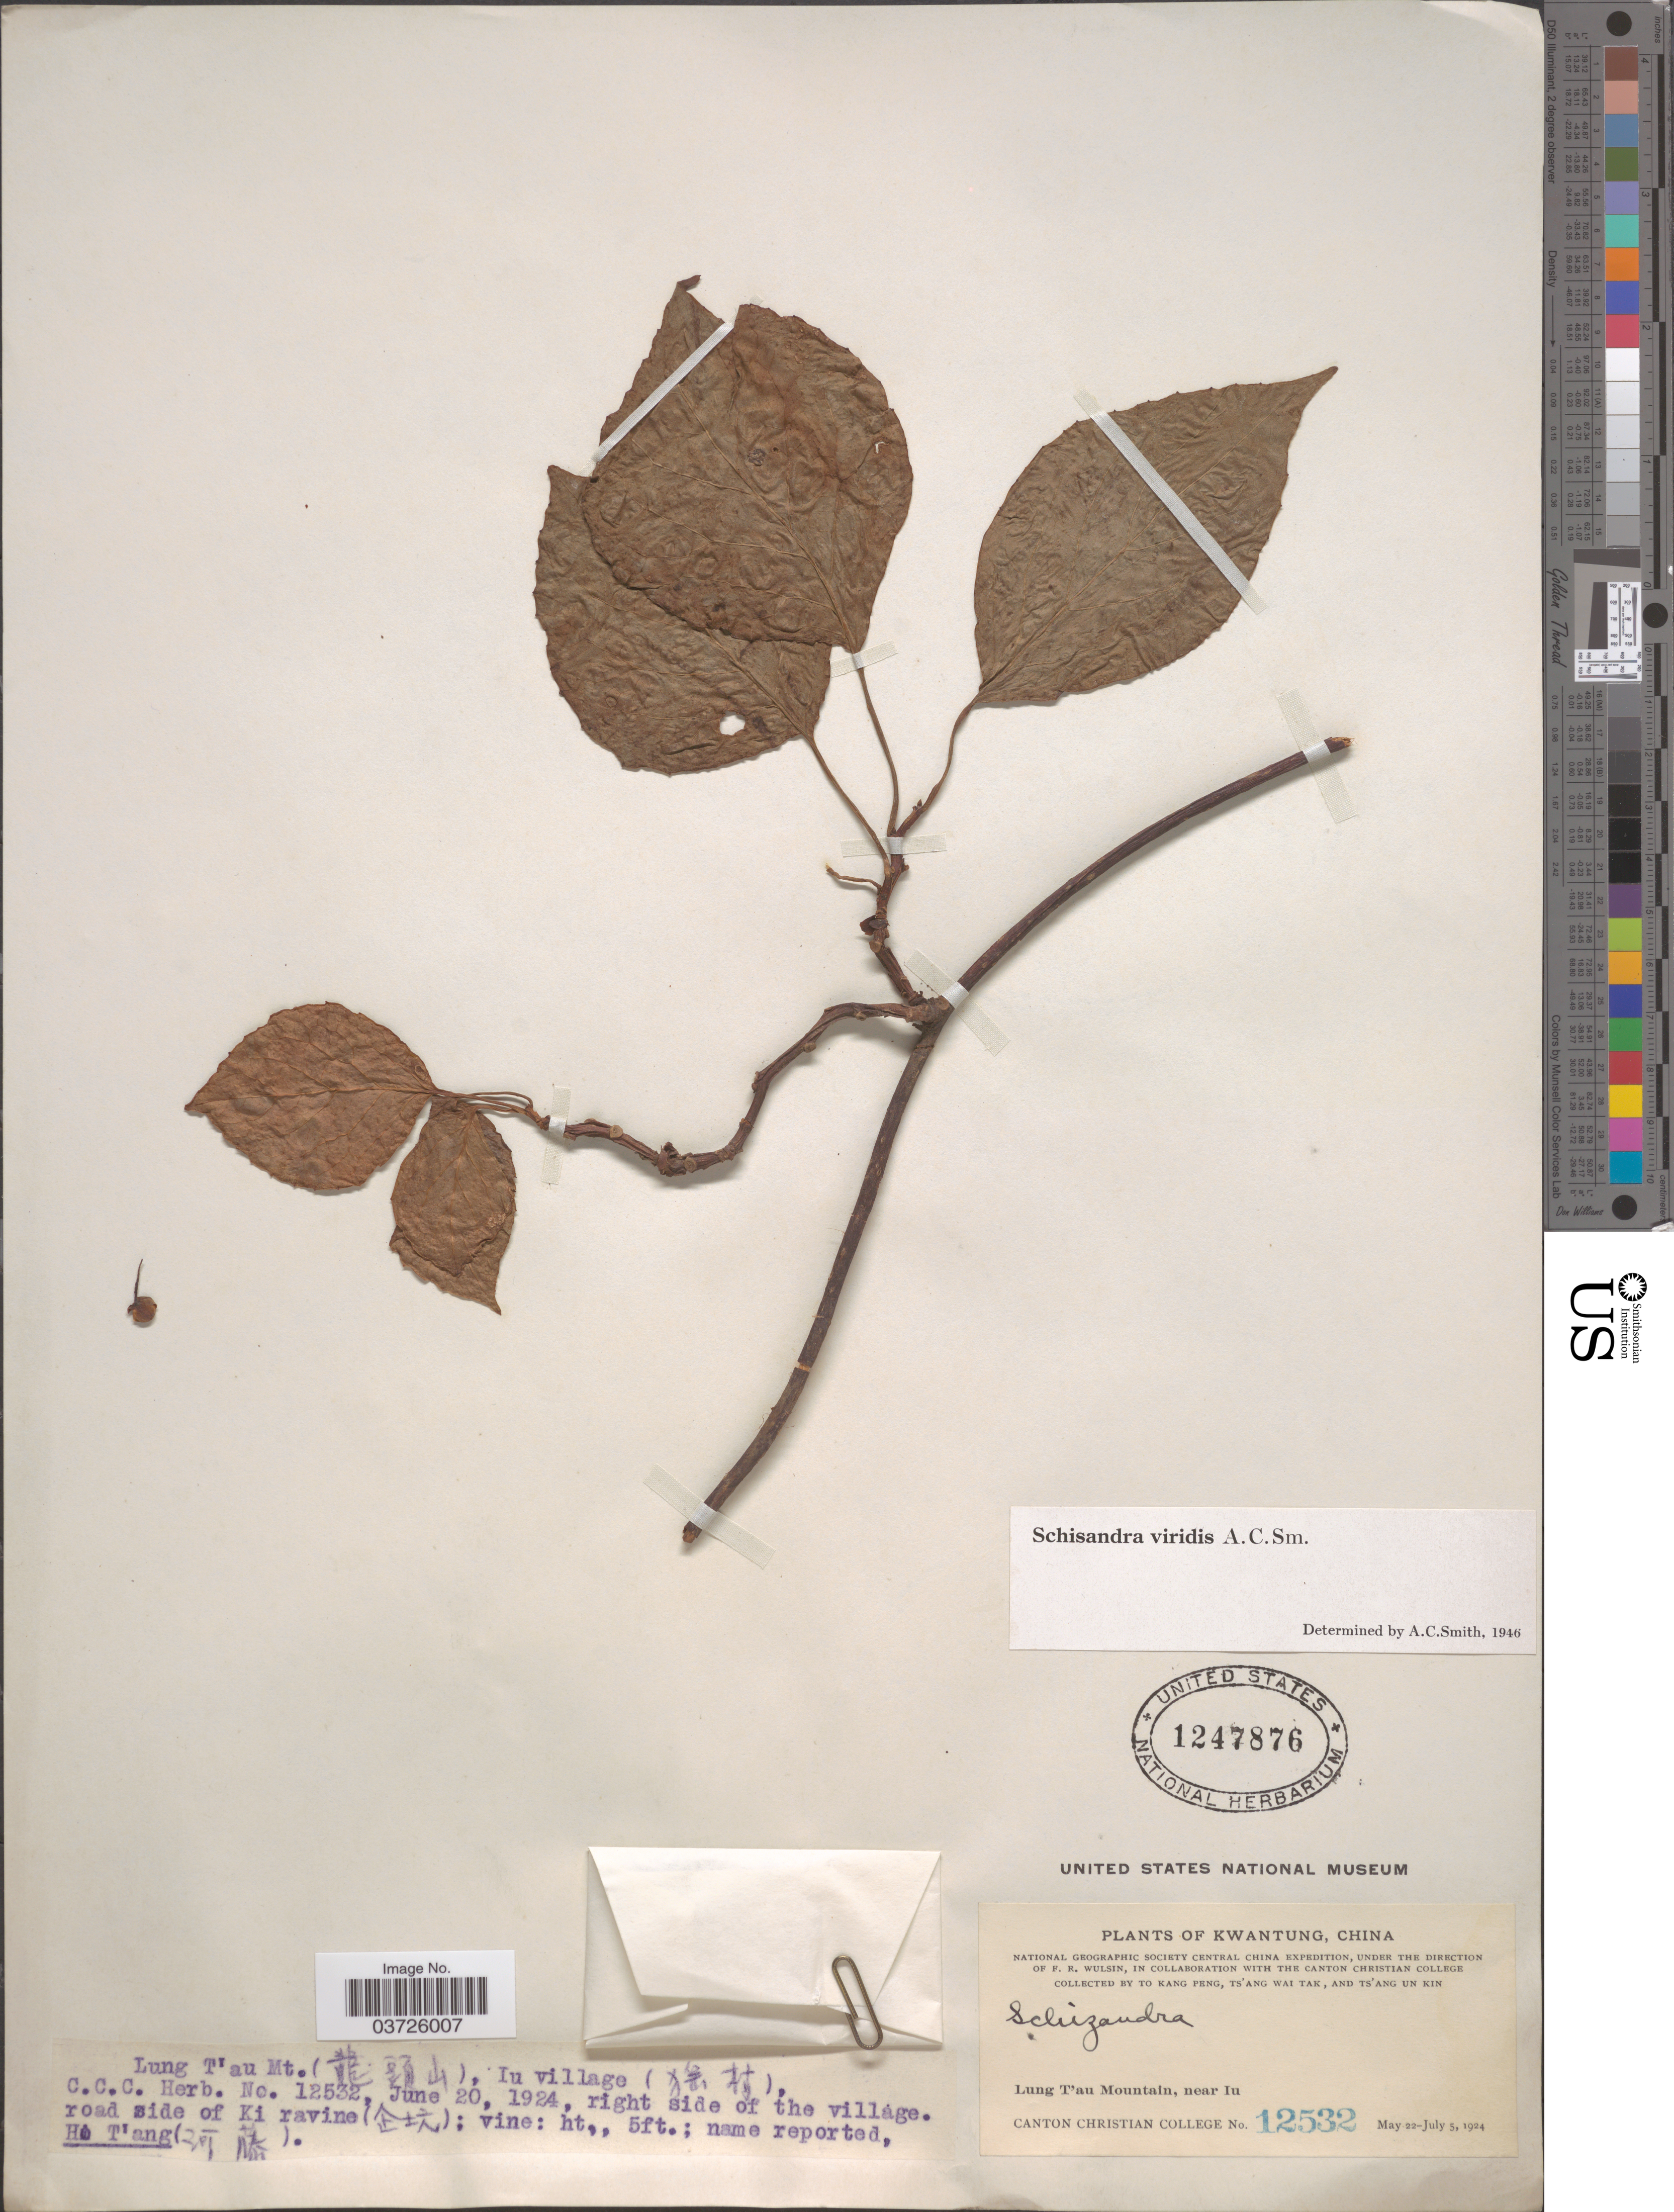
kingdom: Plantae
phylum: Tracheophyta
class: Magnoliopsida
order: Austrobaileyales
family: Schisandraceae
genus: Schisandra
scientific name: Schisandra viridis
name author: A.C. Sm.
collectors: To Kang P'eng, W. T. Tsang & Ts' Ang Un Kin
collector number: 12532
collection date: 1924-06-20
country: China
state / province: Guangdong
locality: Kwantung. Lung T'au Mountain, near Iu. (X), Iu village (X). Right side of the village. Road side of Ki ravine (X).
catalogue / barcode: US 1247876